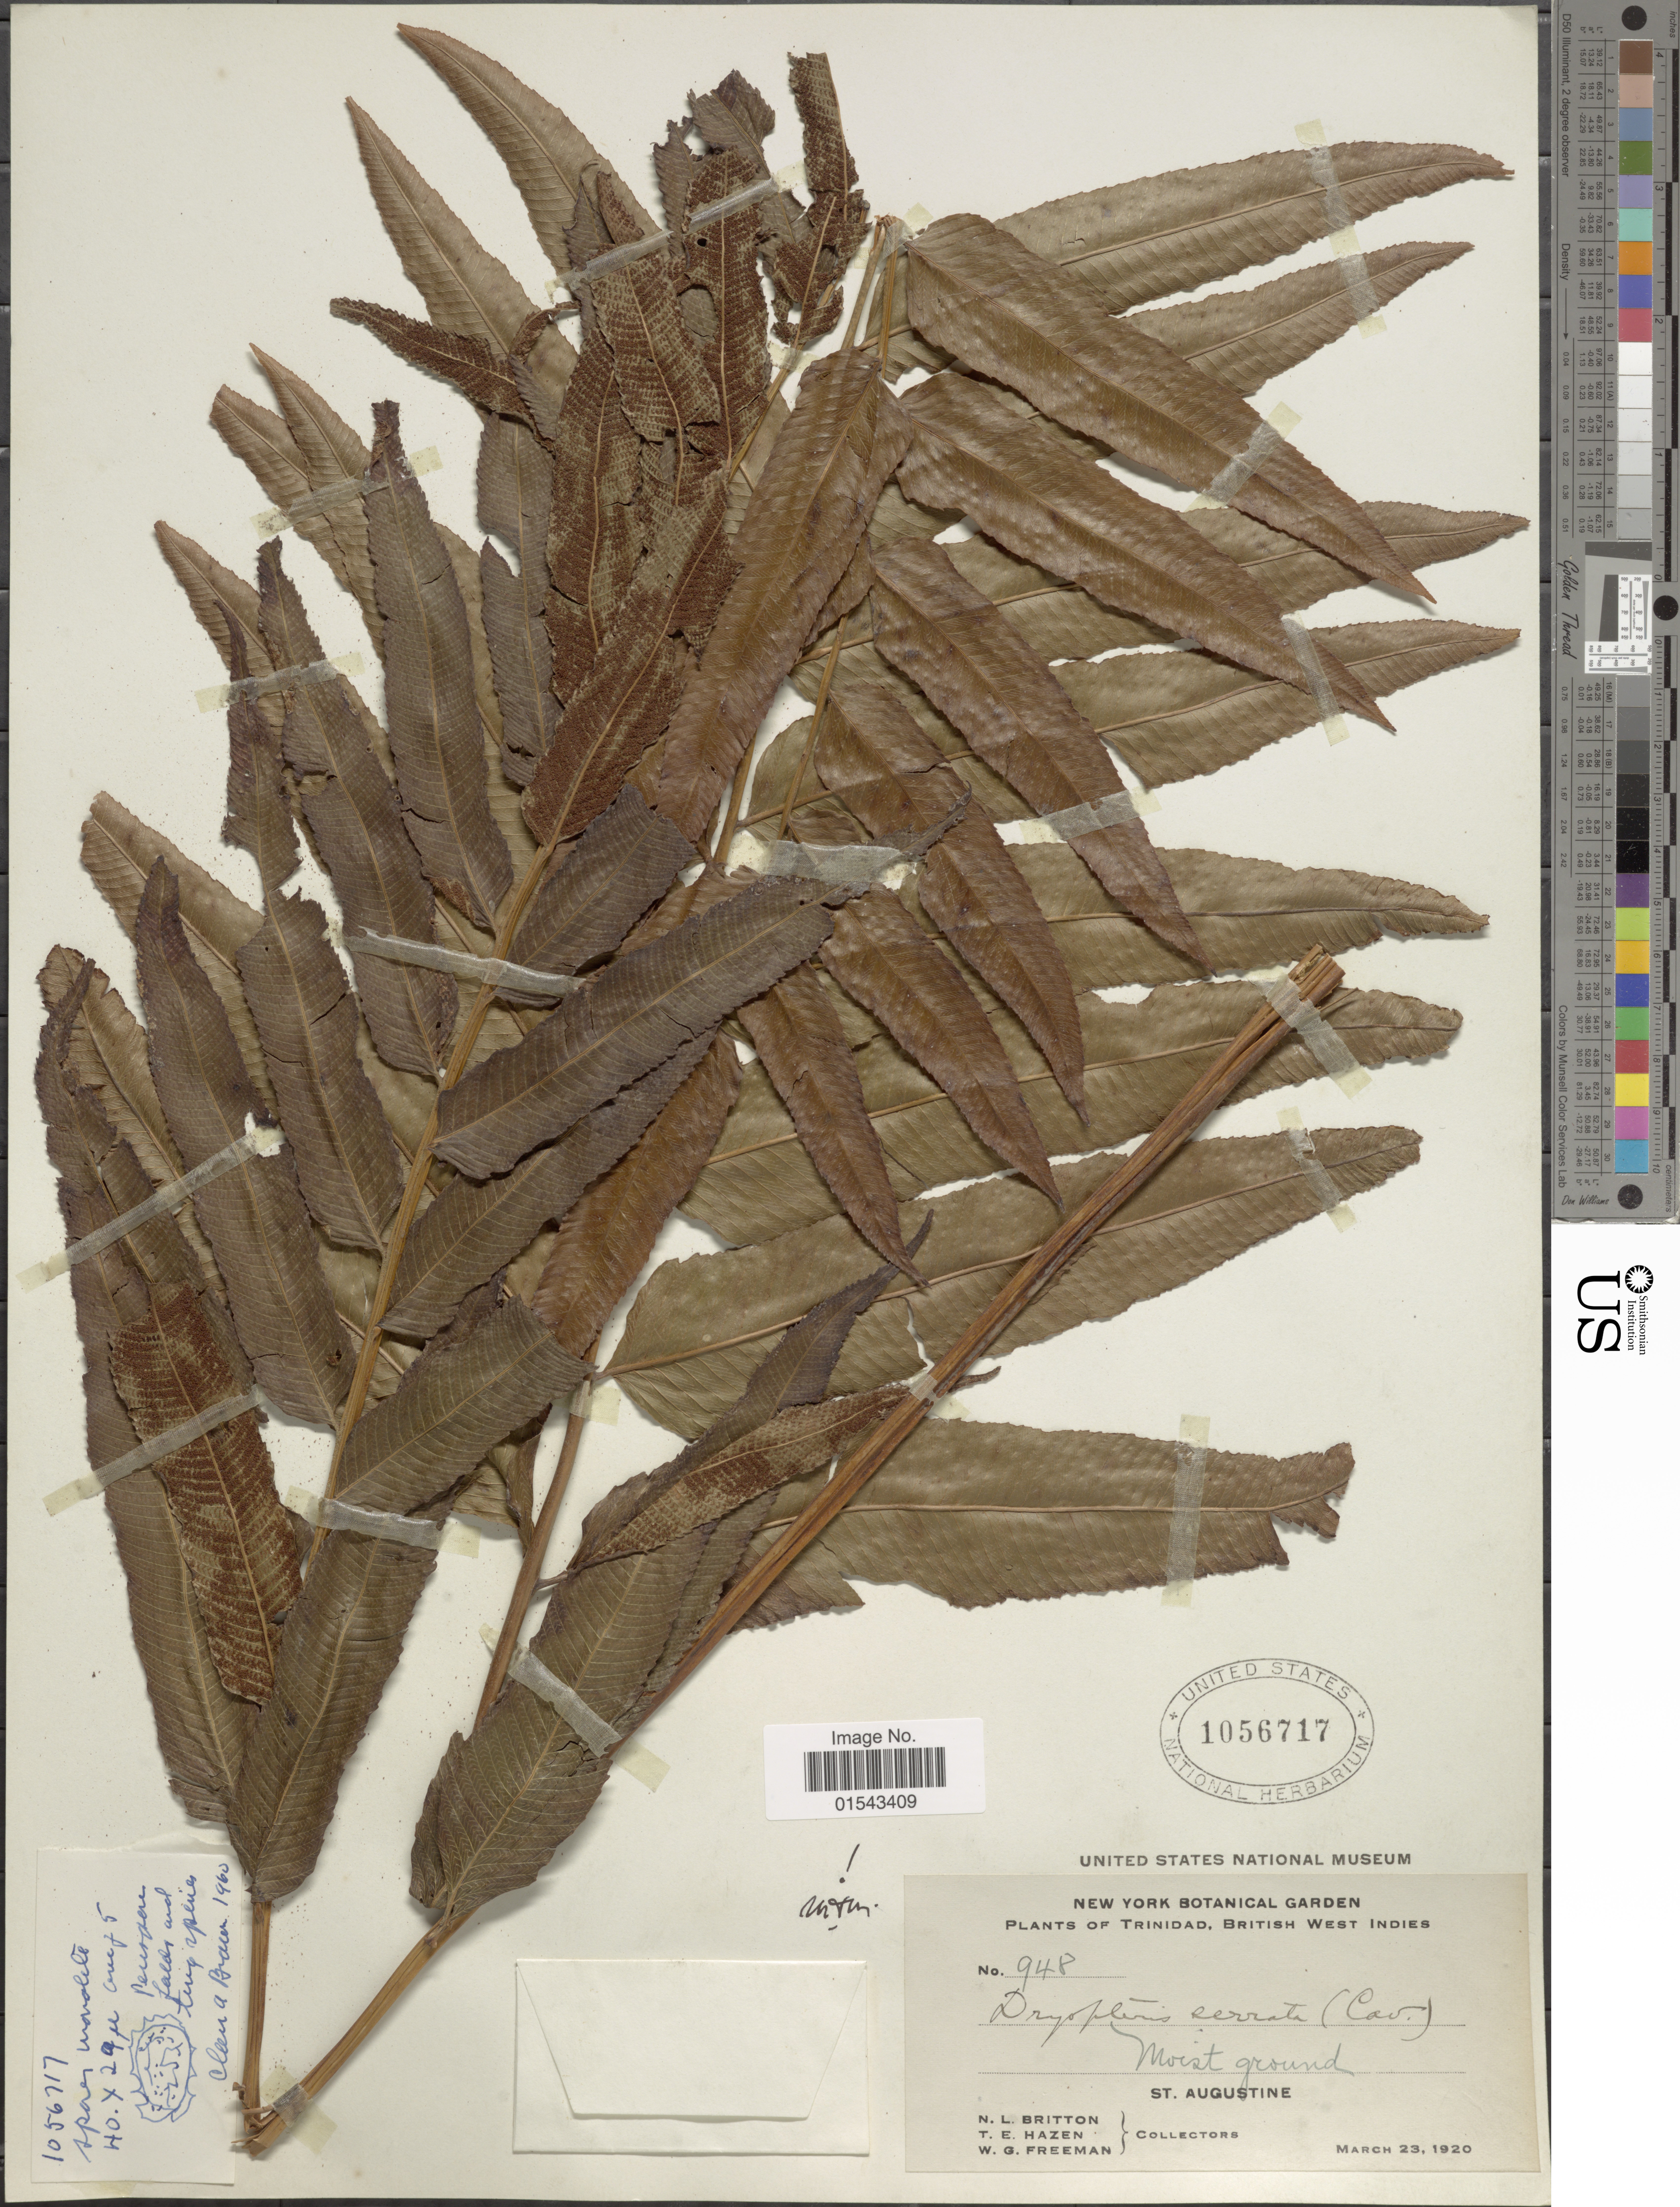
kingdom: Plantae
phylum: Tracheophyta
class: Polypodiopsida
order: Polypodiales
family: Thelypteridaceae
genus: Meniscium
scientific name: Meniscium serratum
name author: Cav.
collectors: N. Britton, T. E. Hazen & W. Freeman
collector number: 948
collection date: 1920-03-23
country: Trinidad and Tobago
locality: Trinidad, British West Indies. St. Augustine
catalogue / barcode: US 1056717